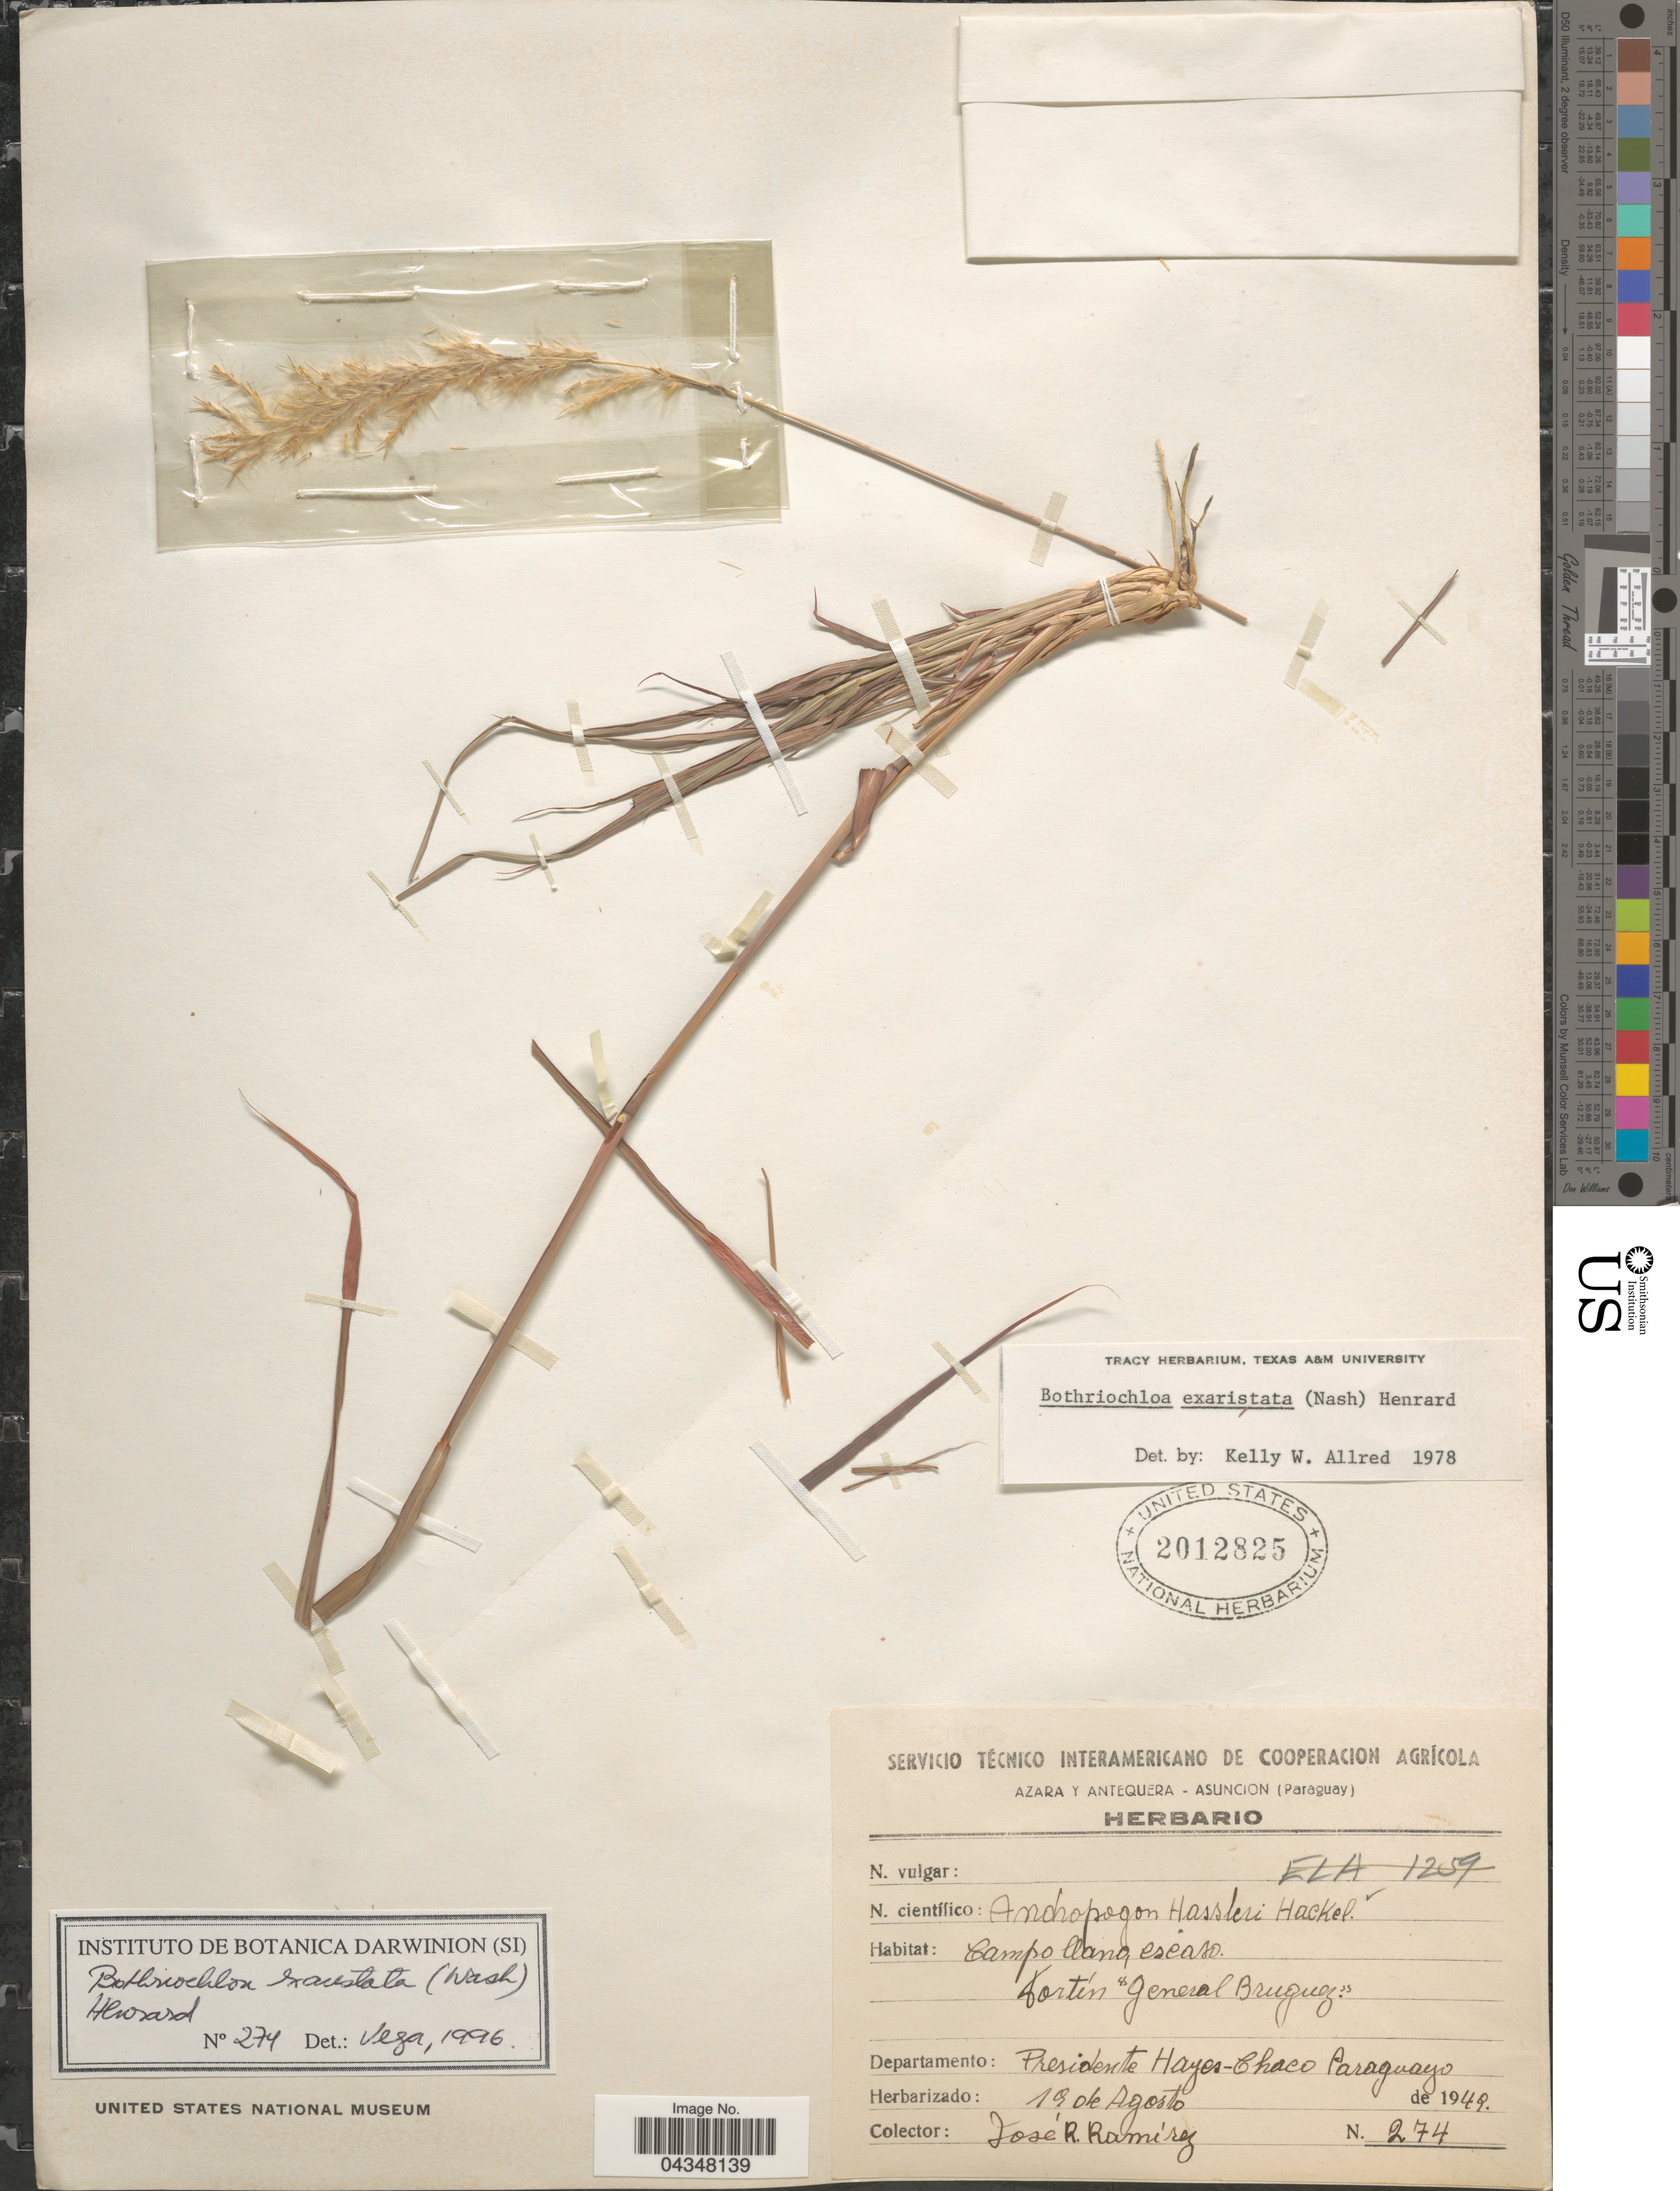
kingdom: Plantae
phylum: Tracheophyta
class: Liliopsida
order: Poales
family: Poaceae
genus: Bothriochloa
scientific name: Bothriochloa exaristata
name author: (Nash) Henr.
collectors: J. Ramírez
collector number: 274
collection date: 1949-08-19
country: Paraguay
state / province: Presidente Hayes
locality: Departamento: Presidente Hayes - Chaco. Paraguayo.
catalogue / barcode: US 2012825